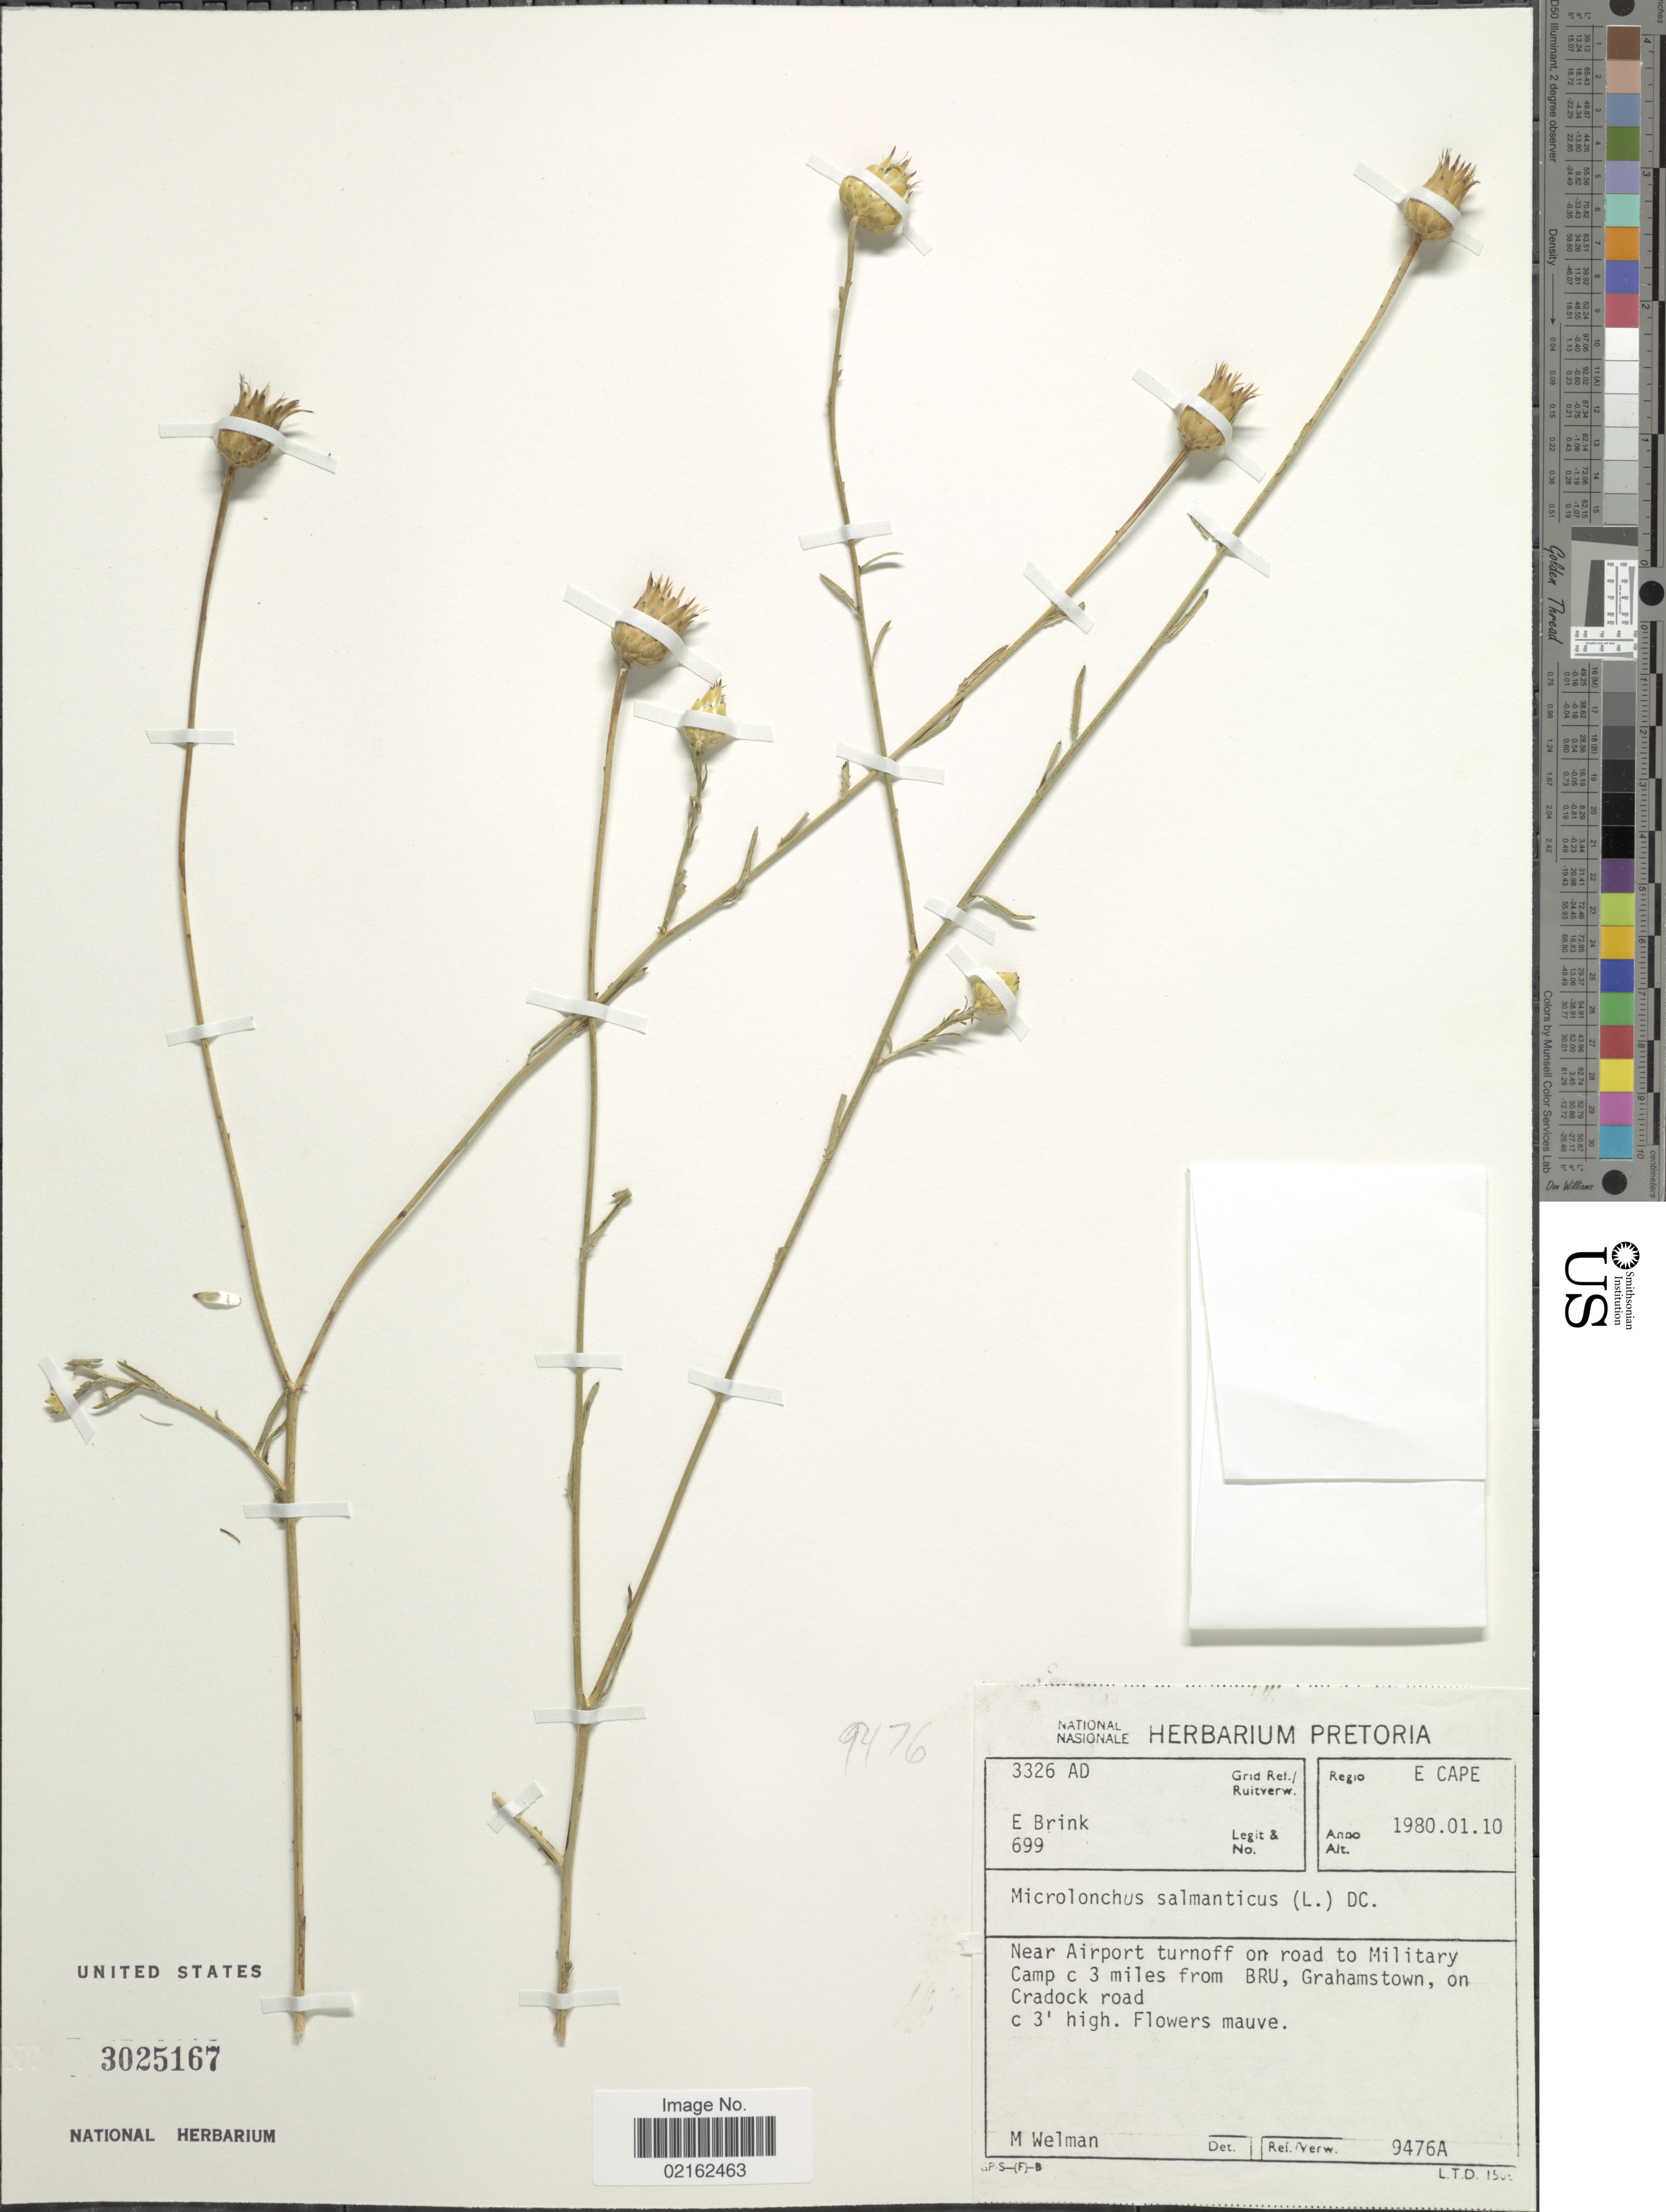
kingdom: Plantae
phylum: Tracheophyta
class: Magnoliopsida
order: Asterales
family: Asteraceae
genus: Mantisalca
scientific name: Mantisalca salmantica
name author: (L.) Briq. & Cav.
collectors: E. Brink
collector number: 699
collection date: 1980-01-10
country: South Africa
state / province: Eastern Cape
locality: E Cape, near Airport turnoff on road to Military Camp c 3 miles from BRU, Grahamstown, on Cradack road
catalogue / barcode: US 3025167